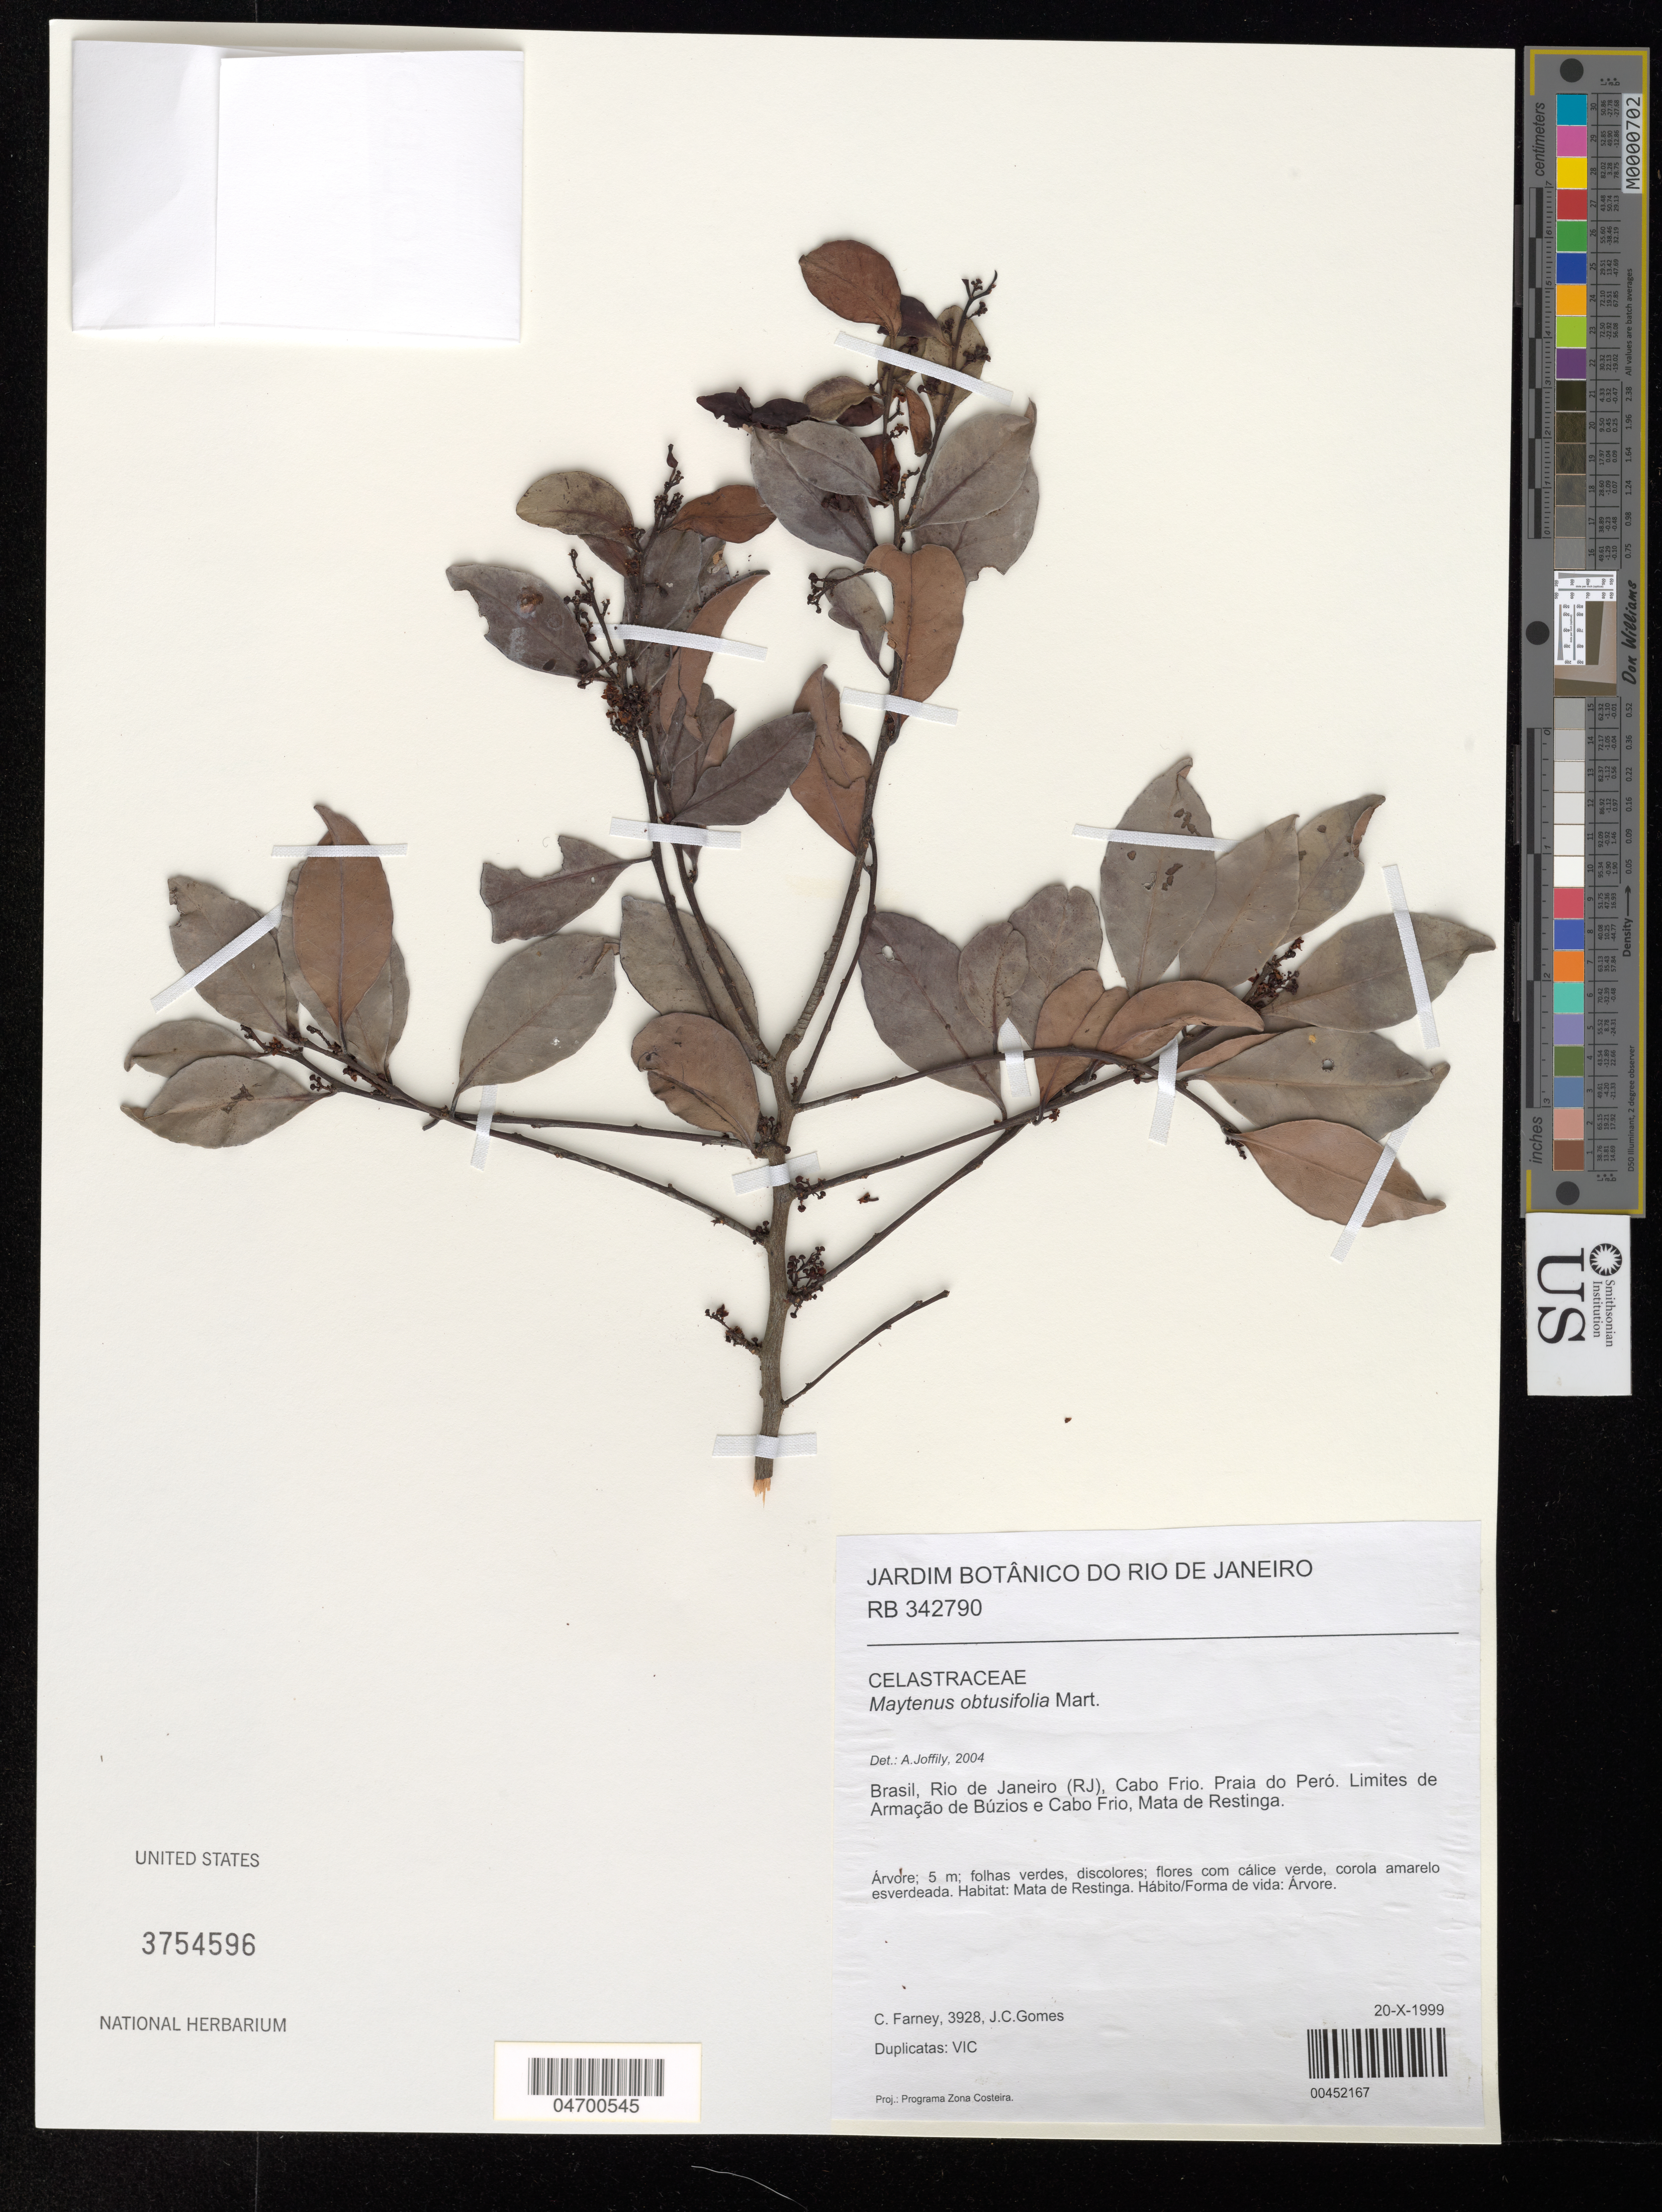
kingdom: Plantae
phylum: Tracheophyta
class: Magnoliopsida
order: Celastrales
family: Celastraceae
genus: Maytenus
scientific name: Maytenus obtusifolia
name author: Mart.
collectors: C. Farney & J. Gomes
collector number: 3928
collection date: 1999-10-20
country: Brazil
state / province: Rio de Janeiro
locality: Cabo Frio. Praia do Peró. Limites de Armação de Búzios e Cabo Frio, Mata de Restinga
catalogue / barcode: US 3754596